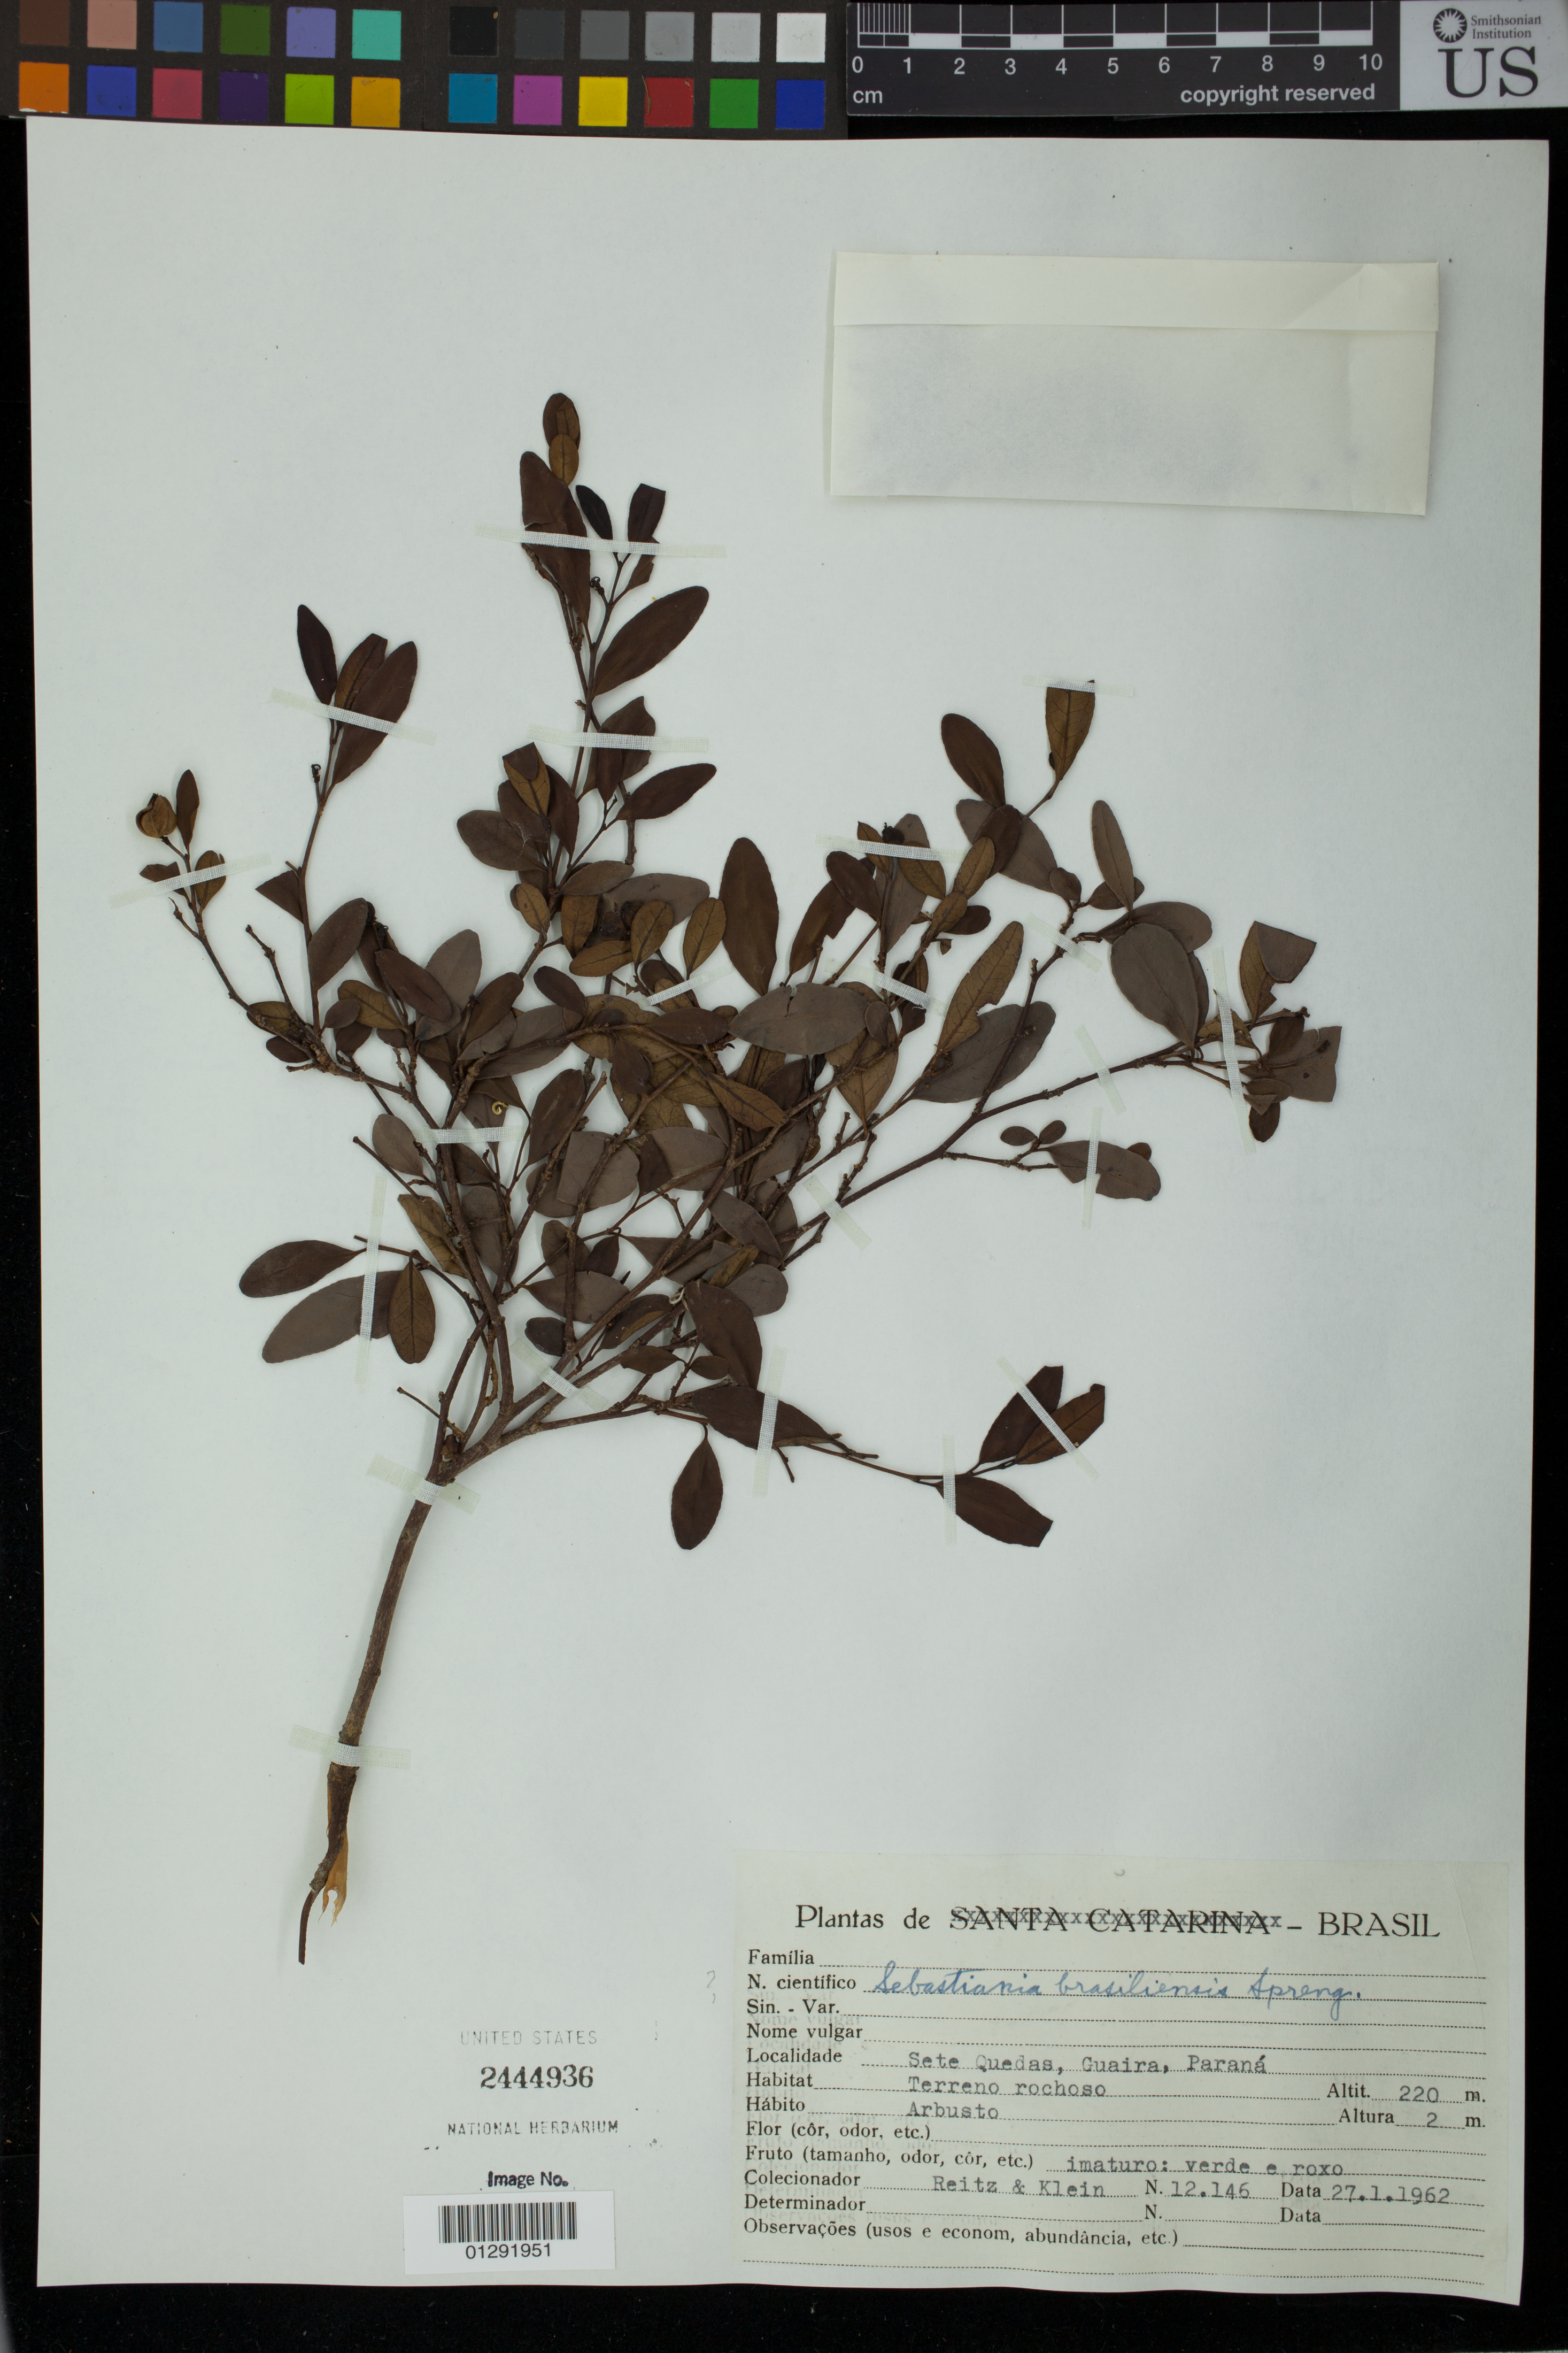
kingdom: Plantae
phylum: Tracheophyta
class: Magnoliopsida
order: Malpighiales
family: Euphorbiaceae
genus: Sebastiania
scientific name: Sebastiania sp.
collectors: R. Reitz & R. M. Klein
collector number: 12146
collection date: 1962-01-27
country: Brazil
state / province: Paraná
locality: Sete Quedas, Guaira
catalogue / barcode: US 2444936